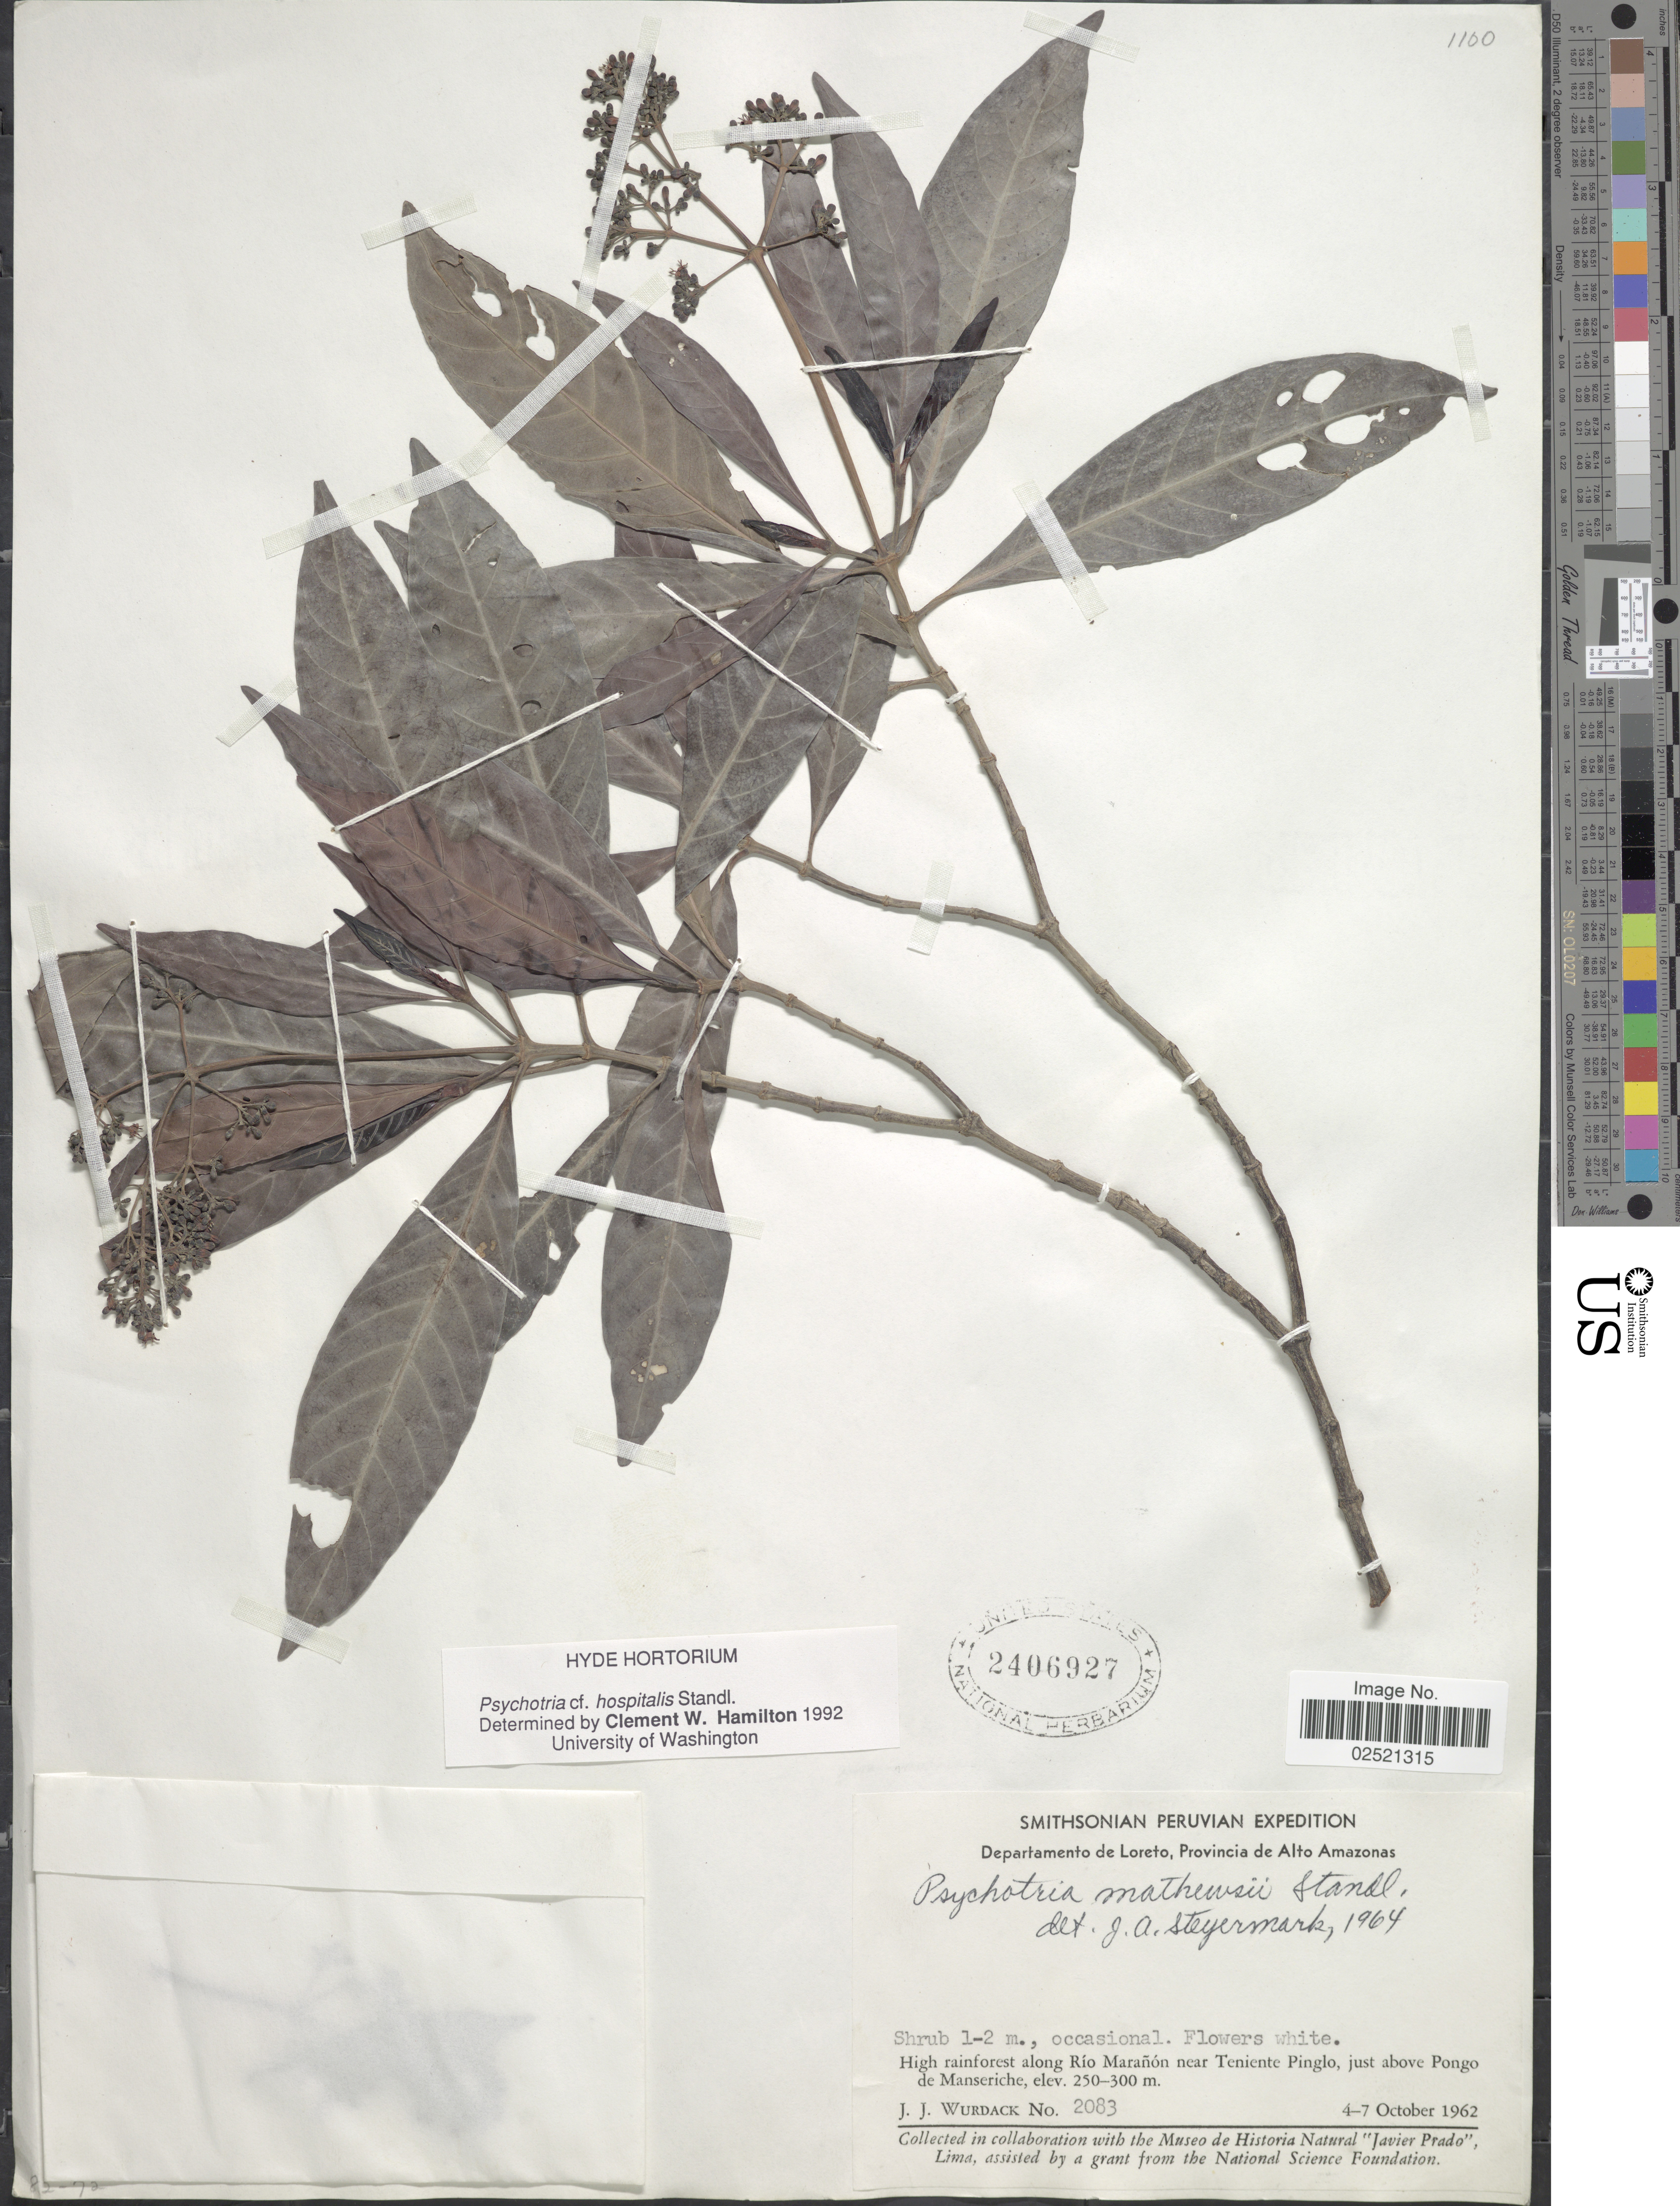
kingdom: Plantae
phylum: Tracheophyta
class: Magnoliopsida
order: Gentianales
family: Rubiaceae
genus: Psychotria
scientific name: Psychotria hospitalis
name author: Standl.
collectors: J. J. Wurdack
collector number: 2083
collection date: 1962-10-04/1962-10-07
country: Peru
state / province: Loreto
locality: Provincia de Alto Amazonas, High rainforest along Rio Maranon near Teniente Pinglo, just above Pongo de Manseriche.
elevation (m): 250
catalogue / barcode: US 2406927